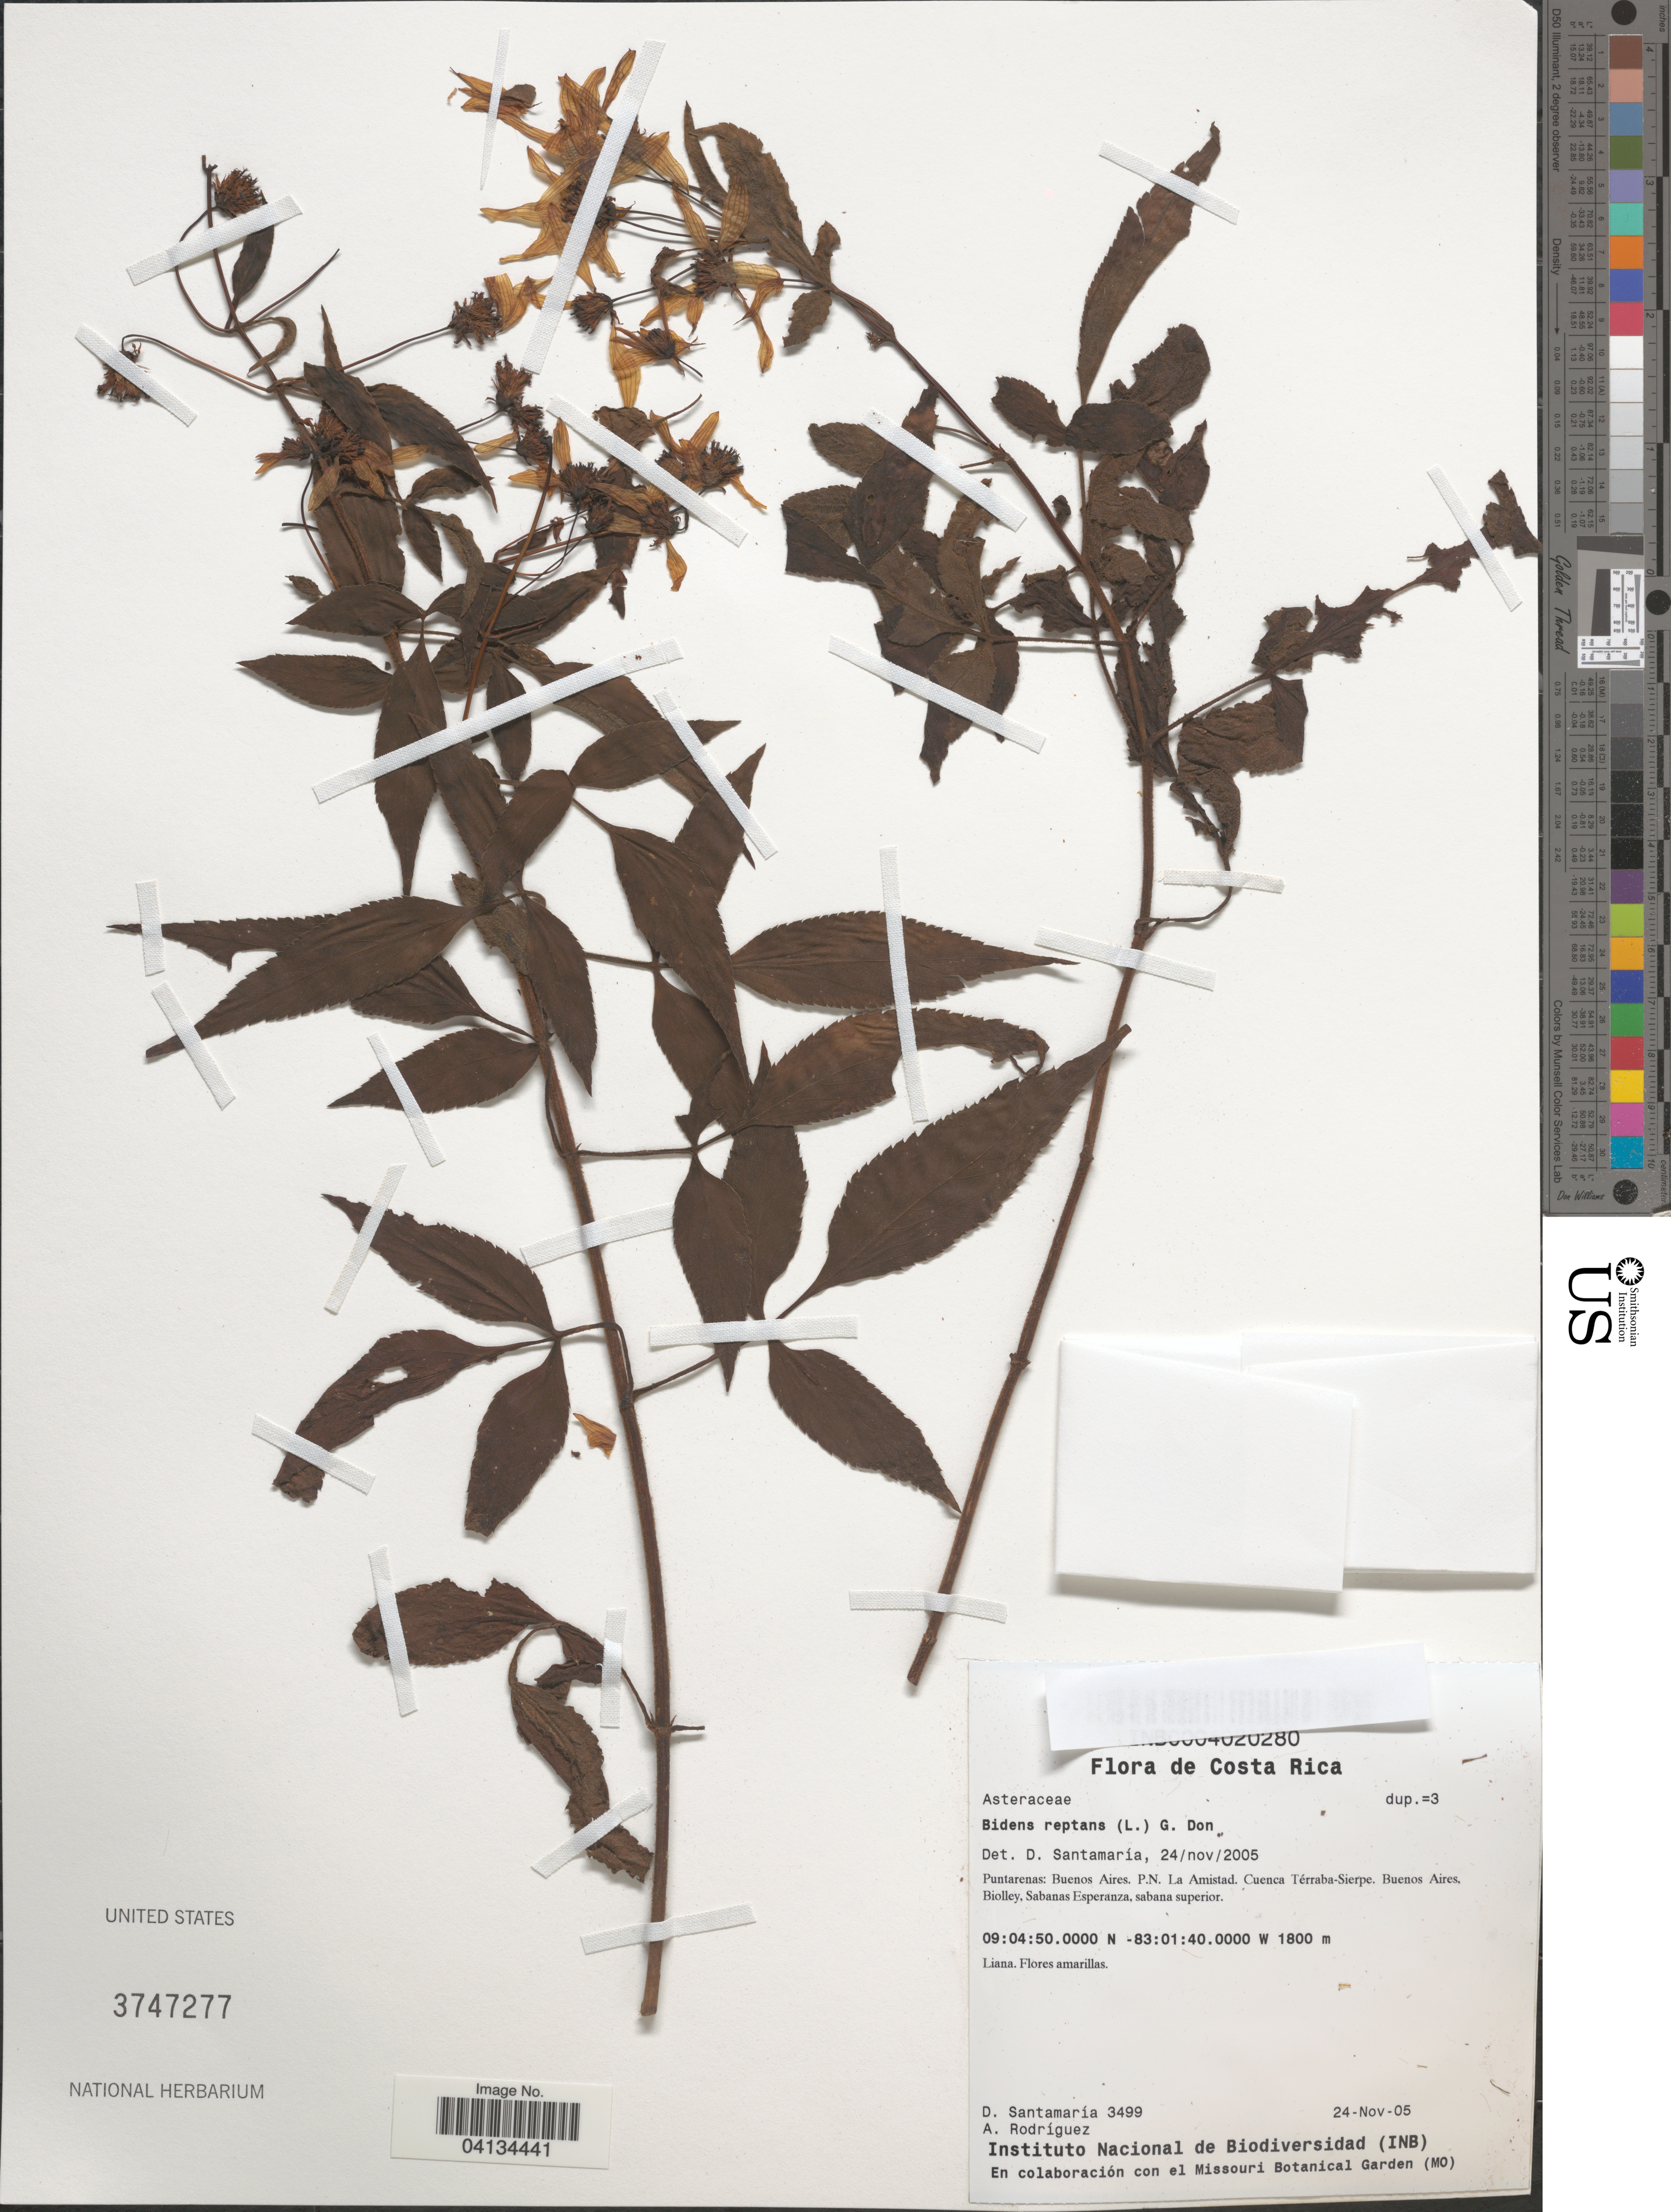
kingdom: Plantae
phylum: Tracheophyta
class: Magnoliopsida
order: Asterales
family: Asteraceae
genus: Bidens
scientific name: Bidens reptans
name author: (L.) G. Don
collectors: D. Santamaria & A. Rodríguez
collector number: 3499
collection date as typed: Transcribed d/m/y: 24/11/5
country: Costa Rica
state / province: Puntarenas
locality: Buenos Aires. P.N. La Amistad. Cuenca Térraba-Sierpe. Buenos Aires, Biolley, Sabanas Esperanza, sabana media.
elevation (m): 1800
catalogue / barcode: US 3747277